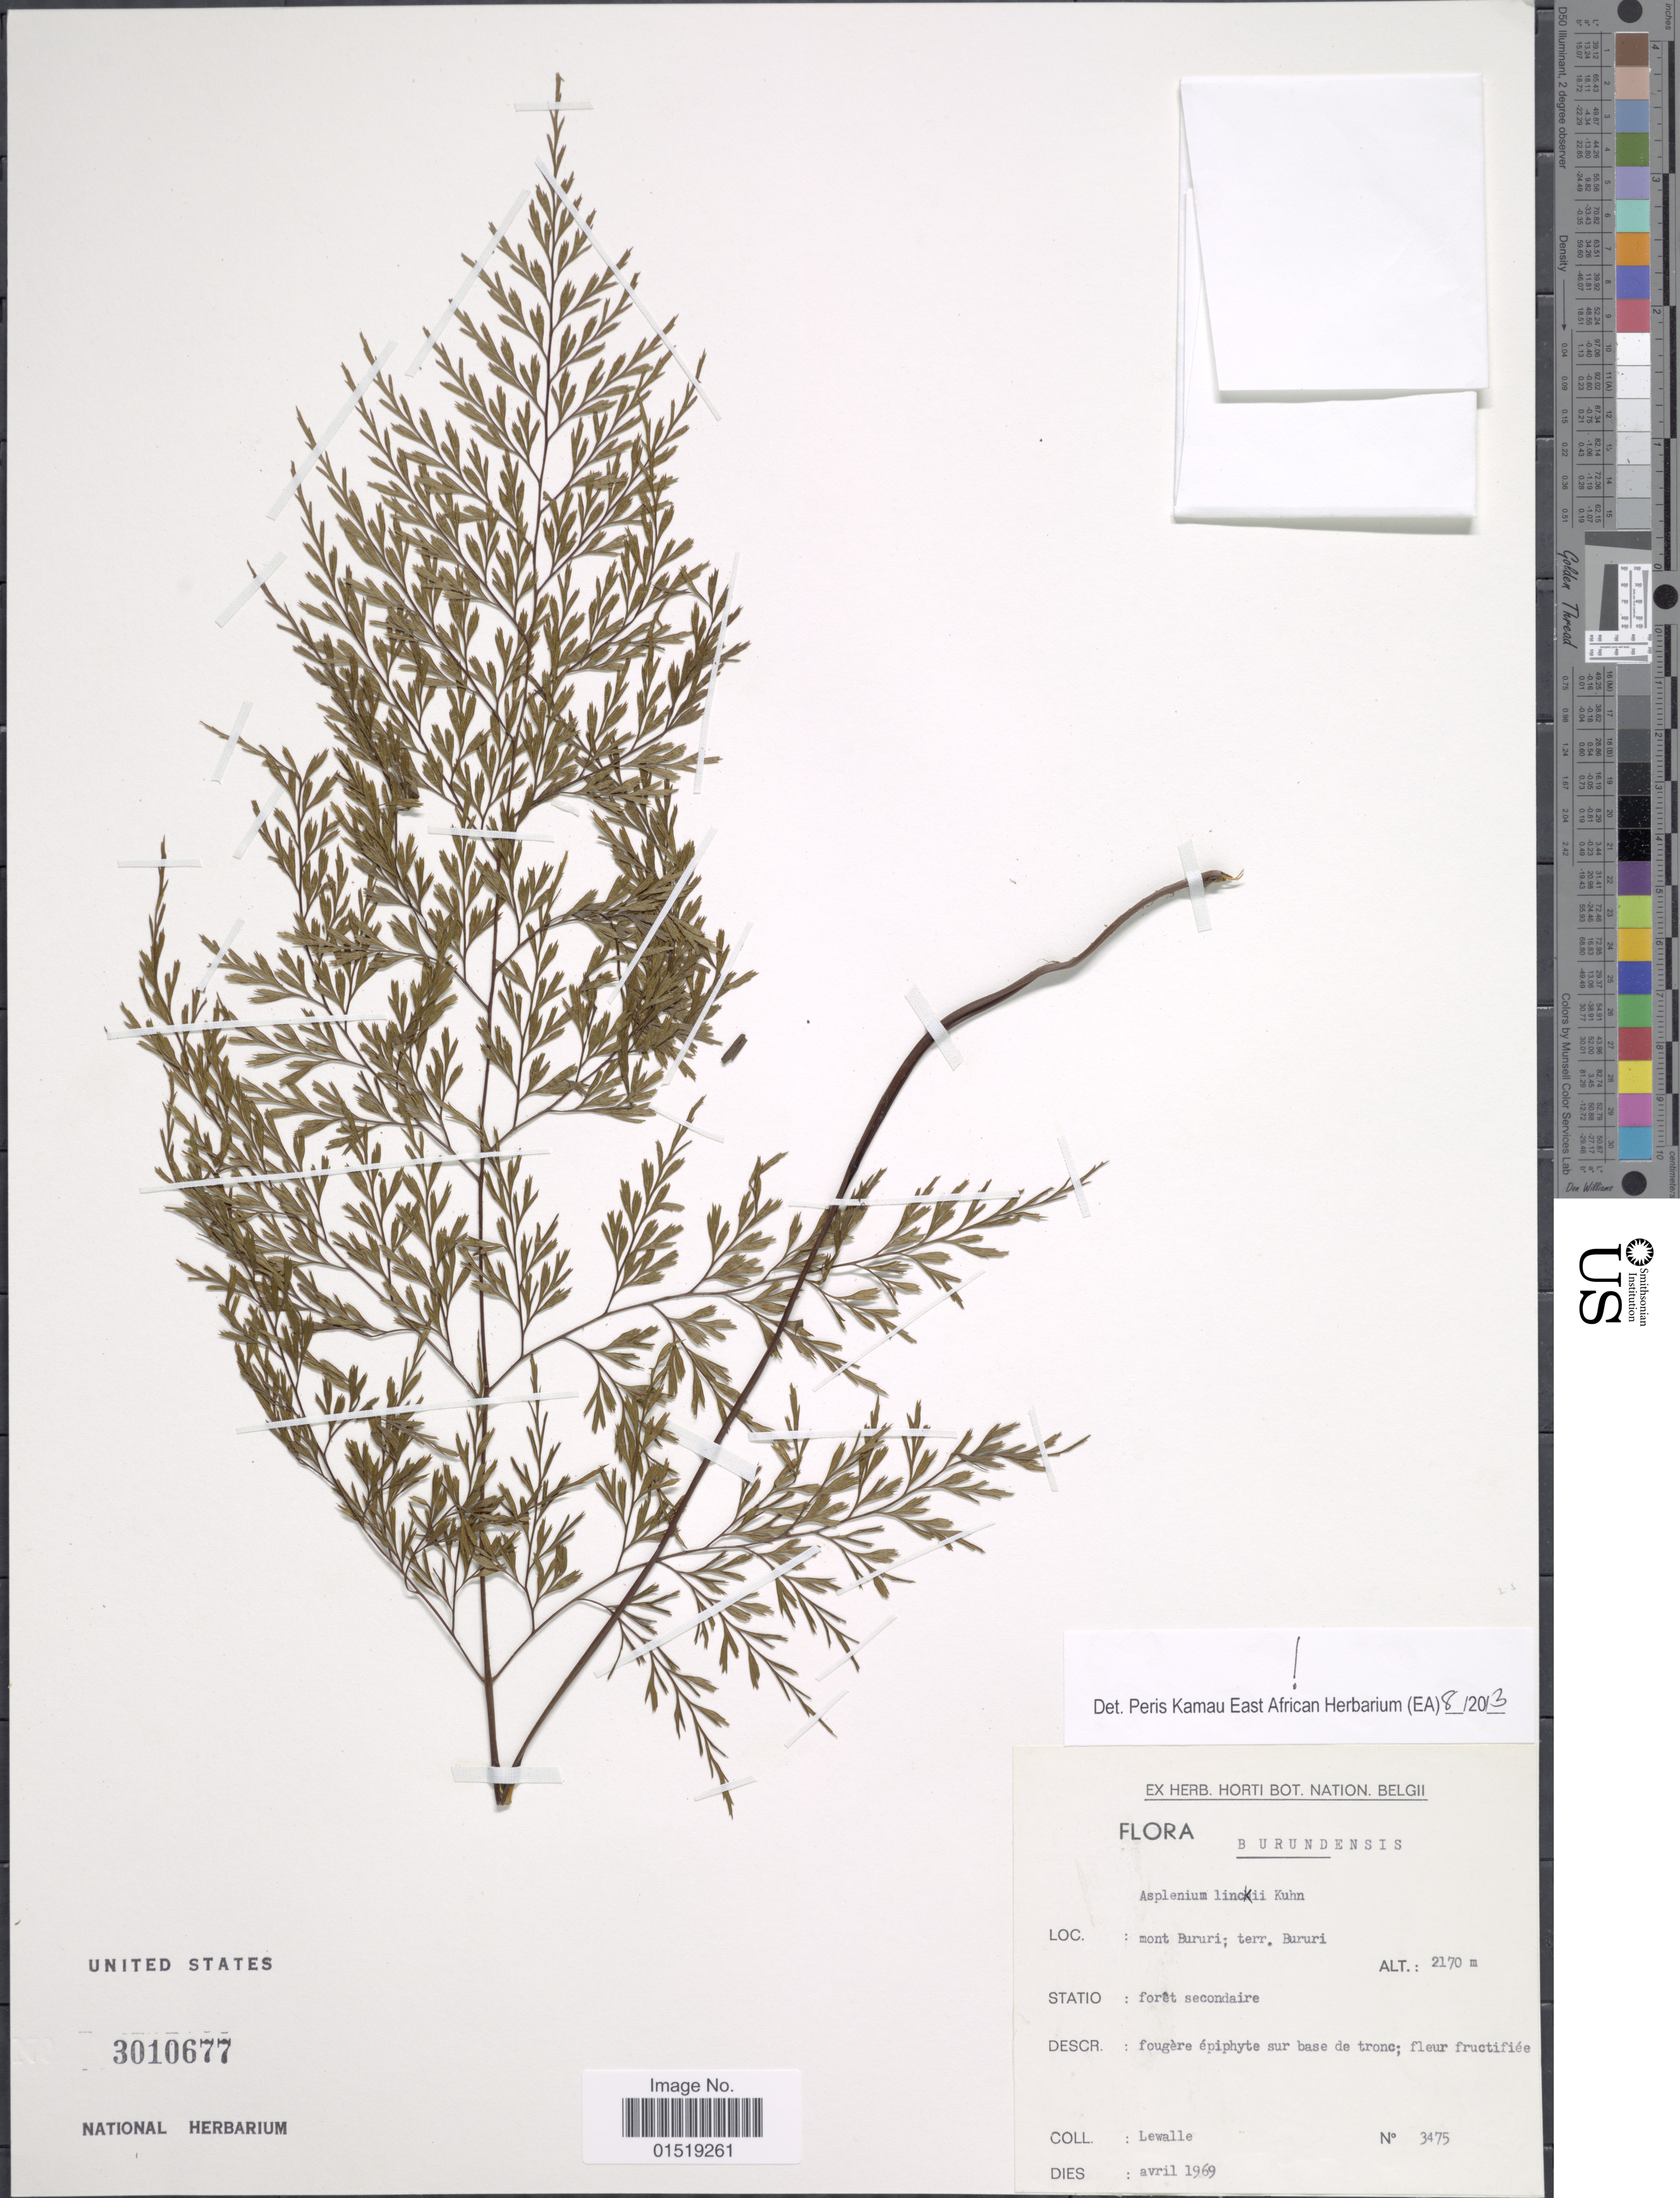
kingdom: Plantae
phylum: Tracheophyta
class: Polypodiopsida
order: Polypodiales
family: Aspleniaceae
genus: Asplenium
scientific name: Asplenium linckii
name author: Kuhn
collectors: Lewalle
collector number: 3475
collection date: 1969-04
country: Burundi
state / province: Bururi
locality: Mont Bururi; terr. Bururi.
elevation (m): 2170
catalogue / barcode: US 3010677